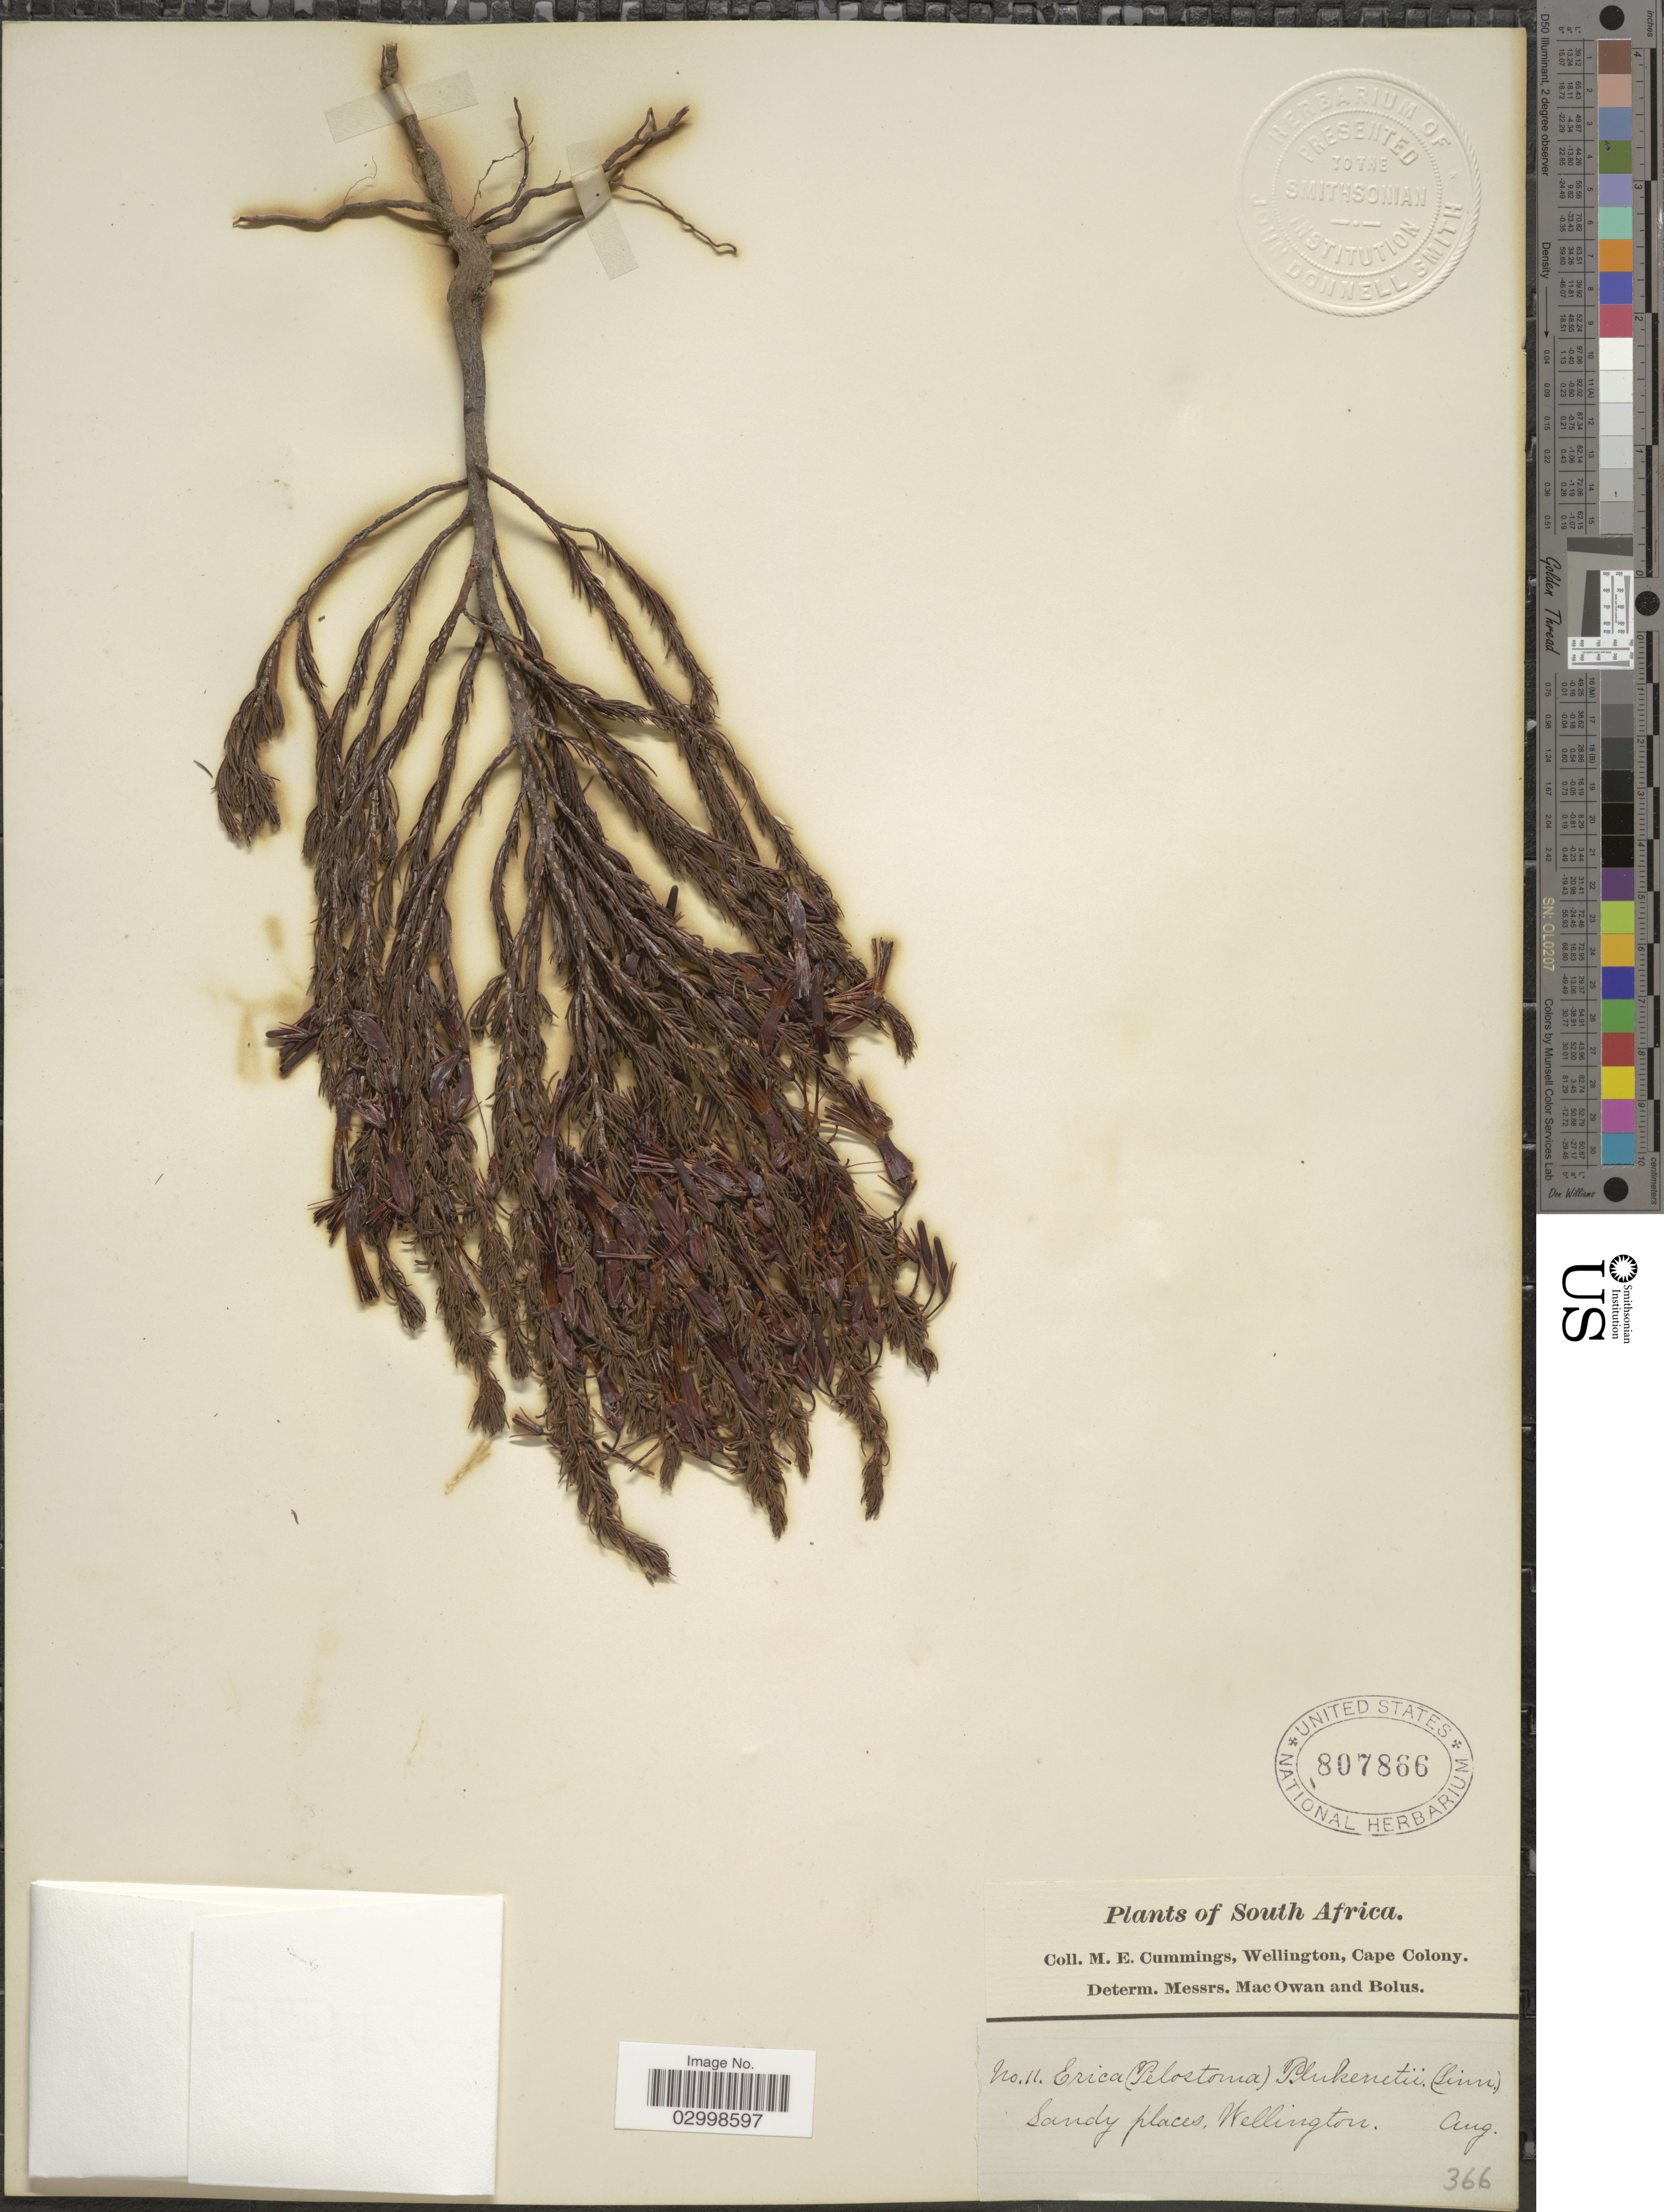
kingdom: Plantae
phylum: Tracheophyta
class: Magnoliopsida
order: Ericales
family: Ericaceae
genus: Erica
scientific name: Erica plukenetii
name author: L.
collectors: M. E. Cummings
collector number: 11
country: South Africa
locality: Sandy places, Wellington.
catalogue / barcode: US 807866